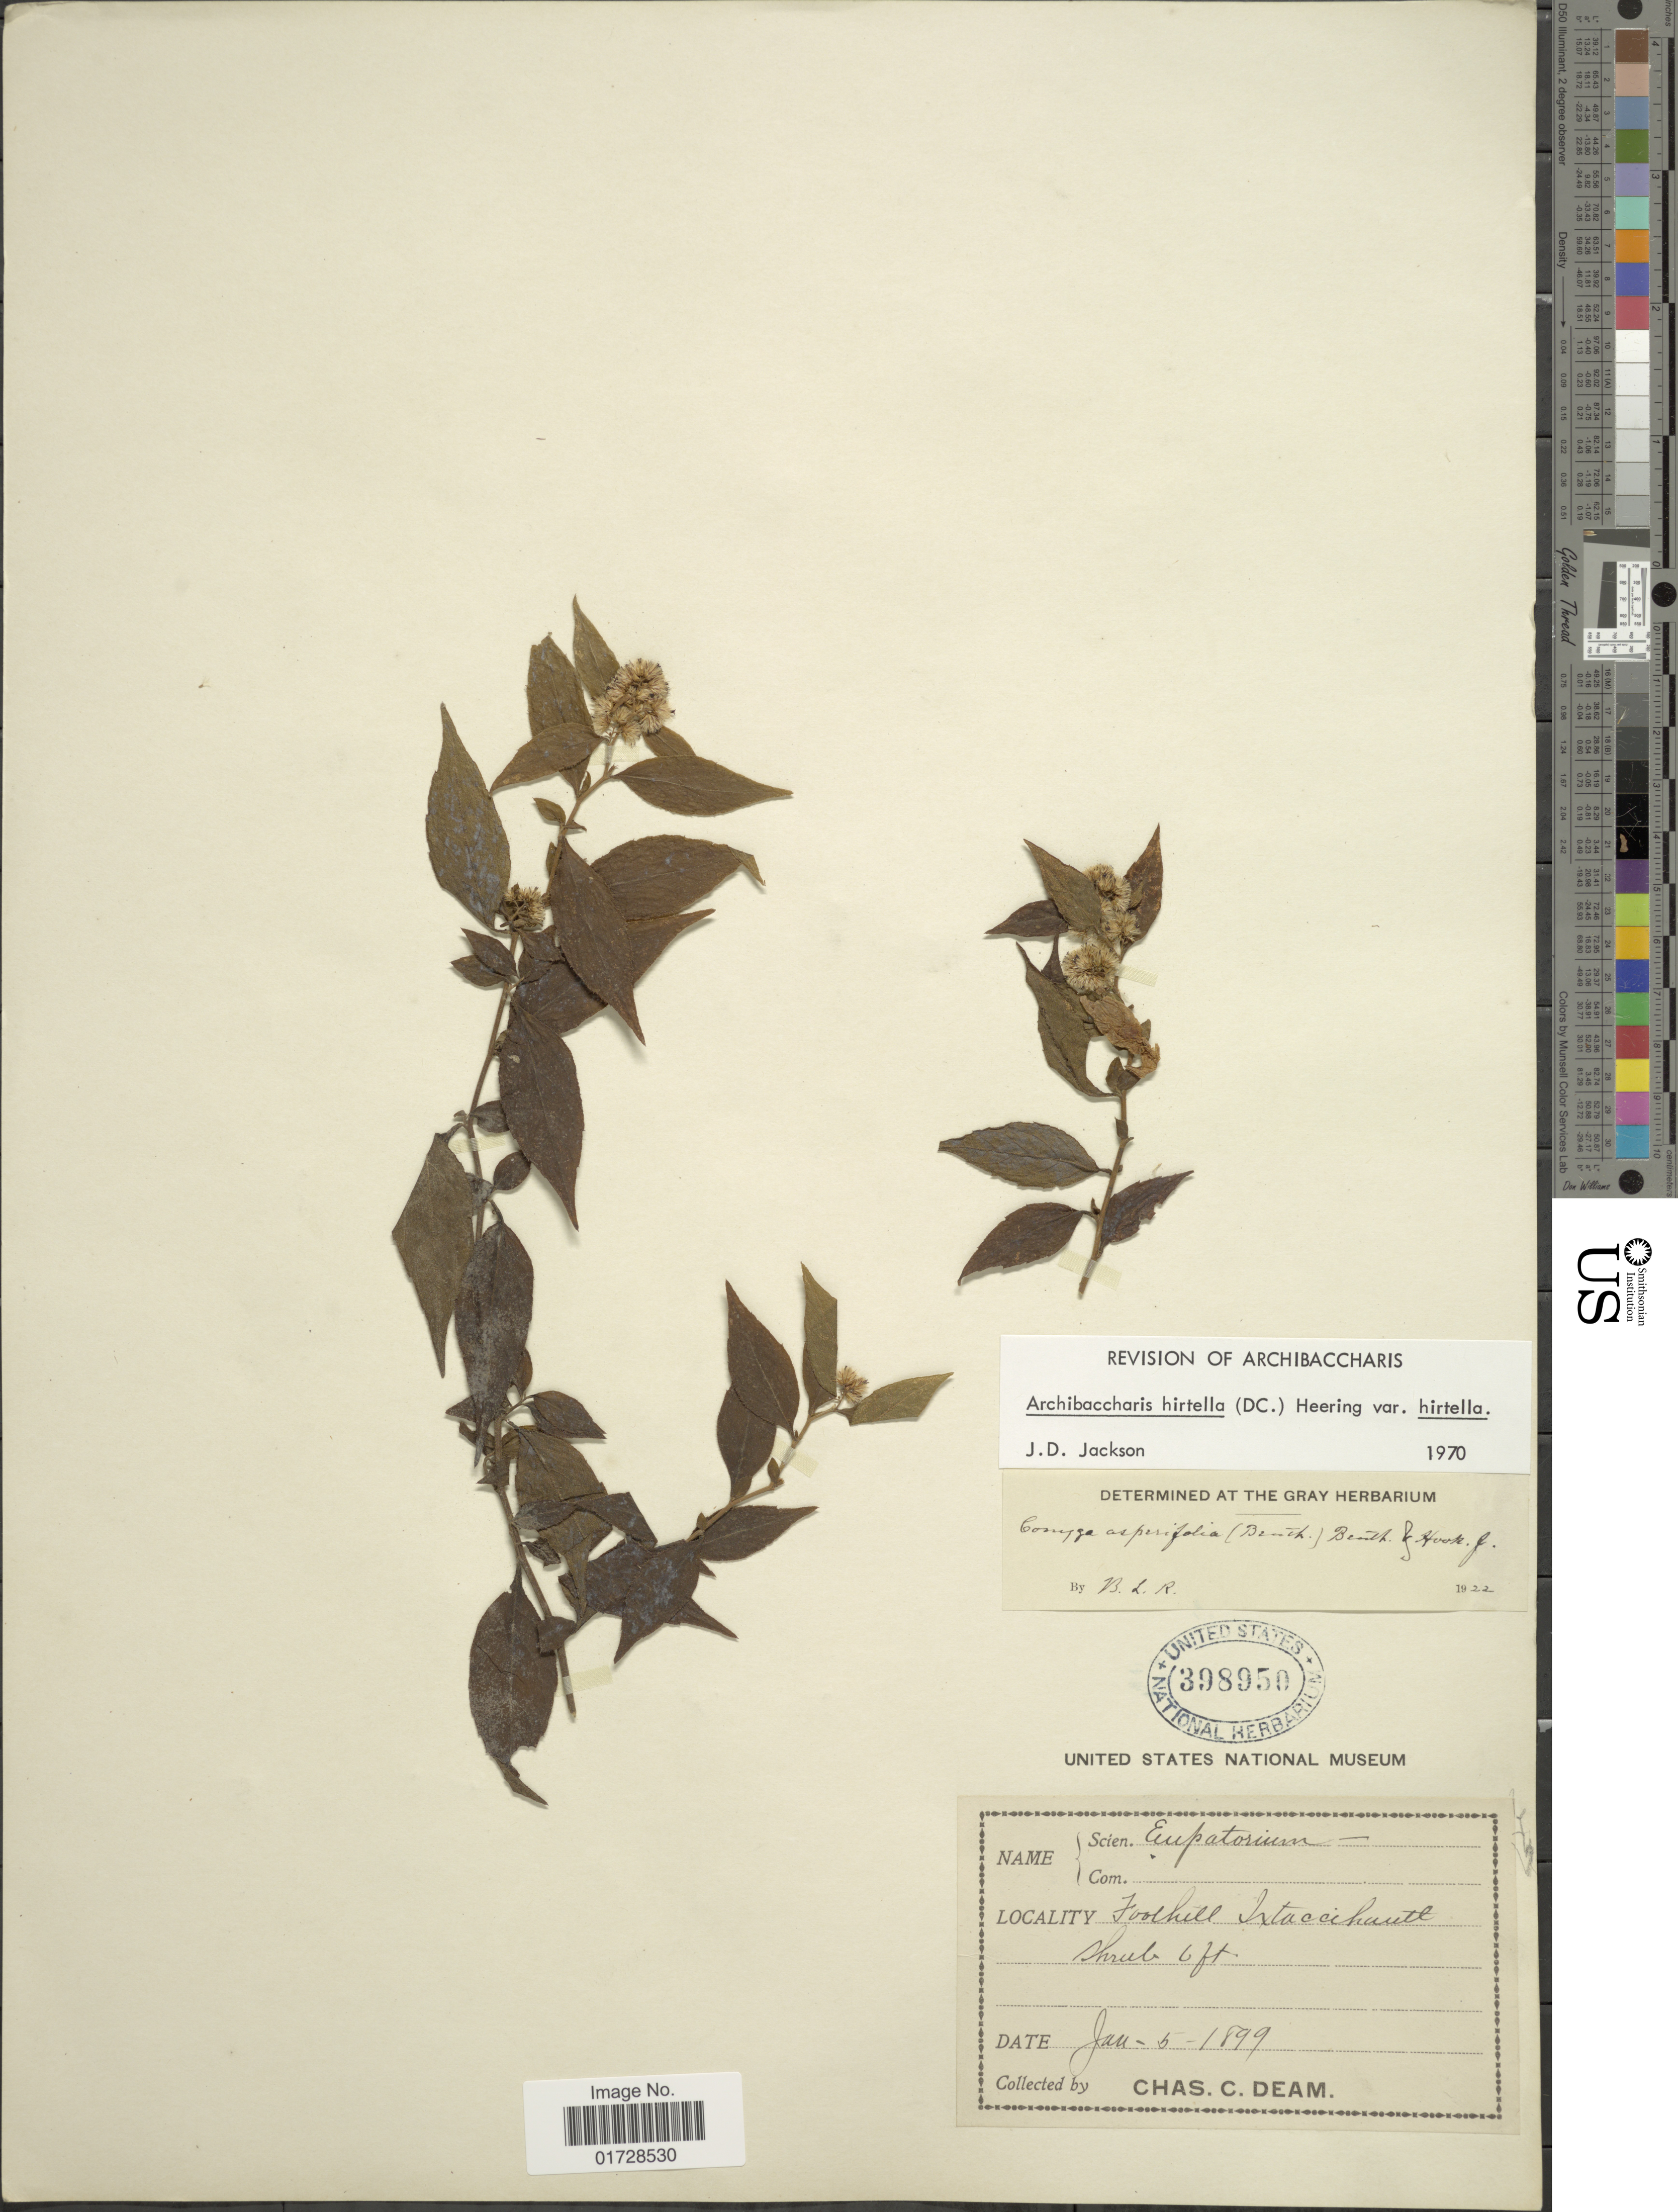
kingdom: Plantae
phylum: Tracheophyta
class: Magnoliopsida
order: Asterales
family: Asteraceae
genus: Archibaccharis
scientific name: Archibaccharis hirtella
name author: (DC.) Heering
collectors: C. C. Deam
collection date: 1899-01-05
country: Mexico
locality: Foothill Ixtaccihuatl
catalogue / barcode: US 398950